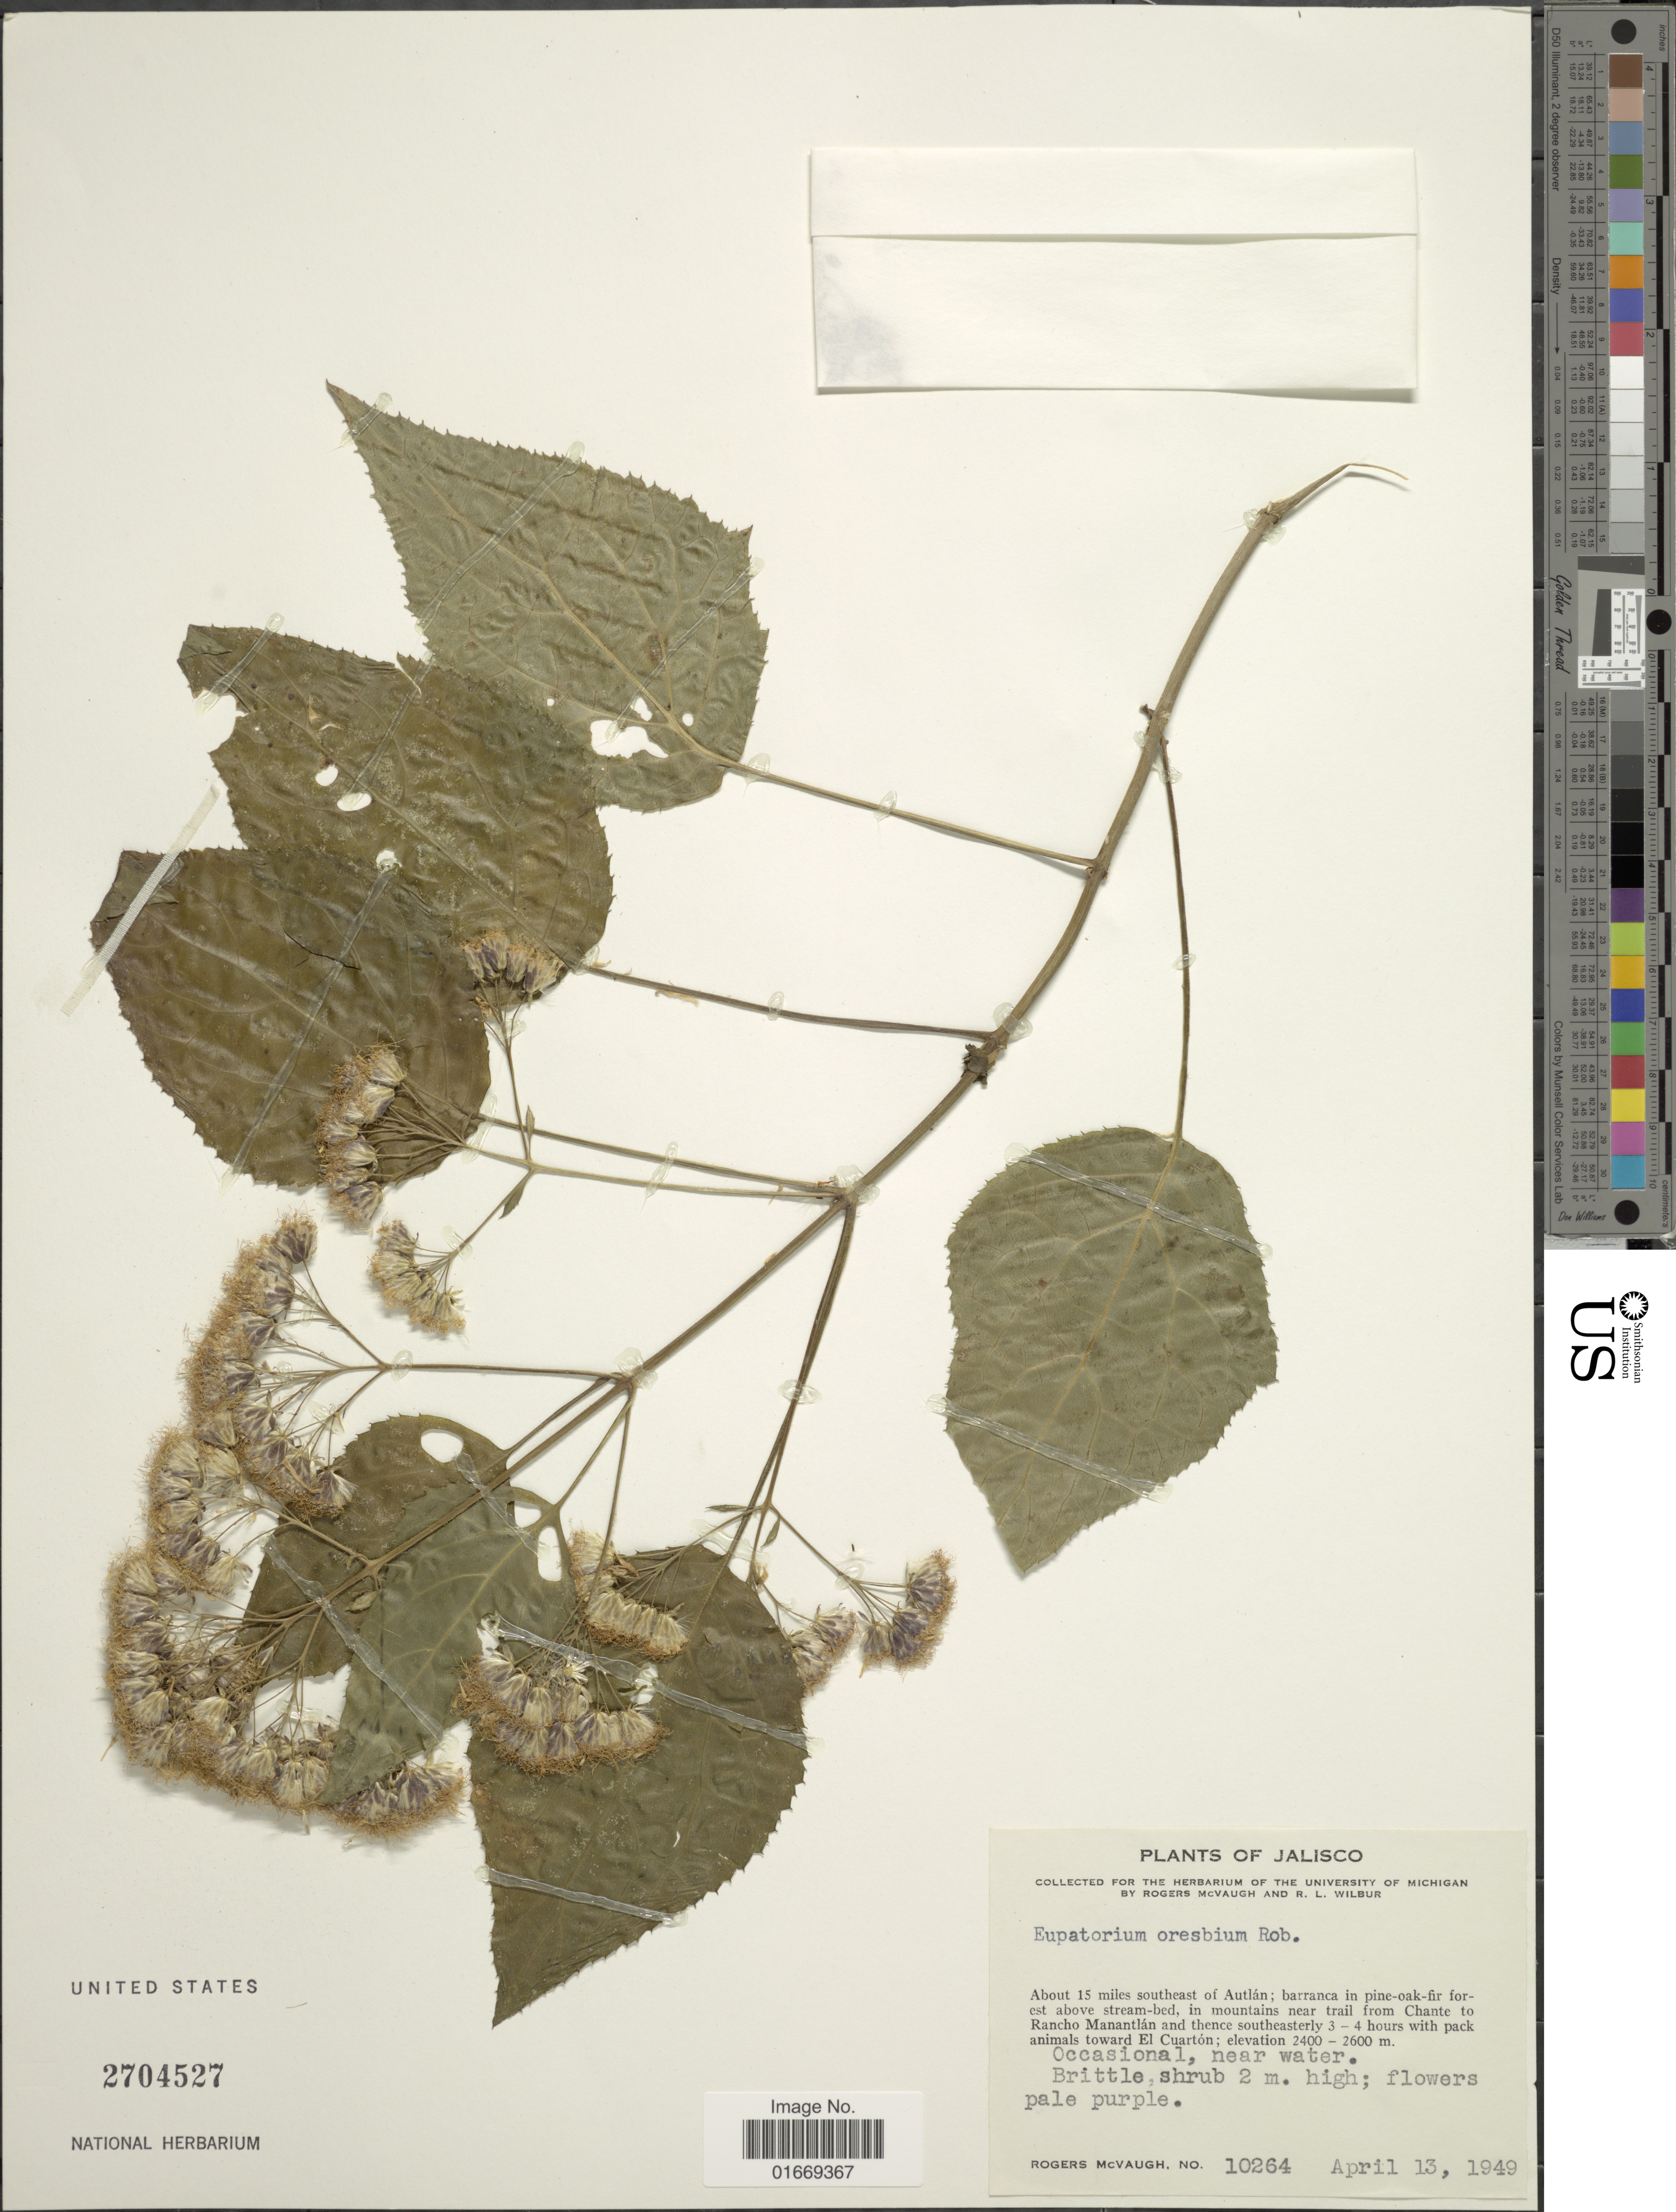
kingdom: Plantae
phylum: Tracheophyta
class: Magnoliopsida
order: Asterales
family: Asteraceae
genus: Bartlettina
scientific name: Bartlettina oresbia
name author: (B.L. Rob.) R.M. King & H. Rob.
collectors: R. McVaugh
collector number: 10264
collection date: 1949-04-13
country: Mexico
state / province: Jalisco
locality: About 15 miles southeast of Autlán; barranca in pine-oak-fir forest above stream-bed, in mountains near trail from Chante to Rancho Manantlán and thence southeasterly 3-4 hours with pack animals toward El Cuartón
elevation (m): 2400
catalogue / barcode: US 2704527